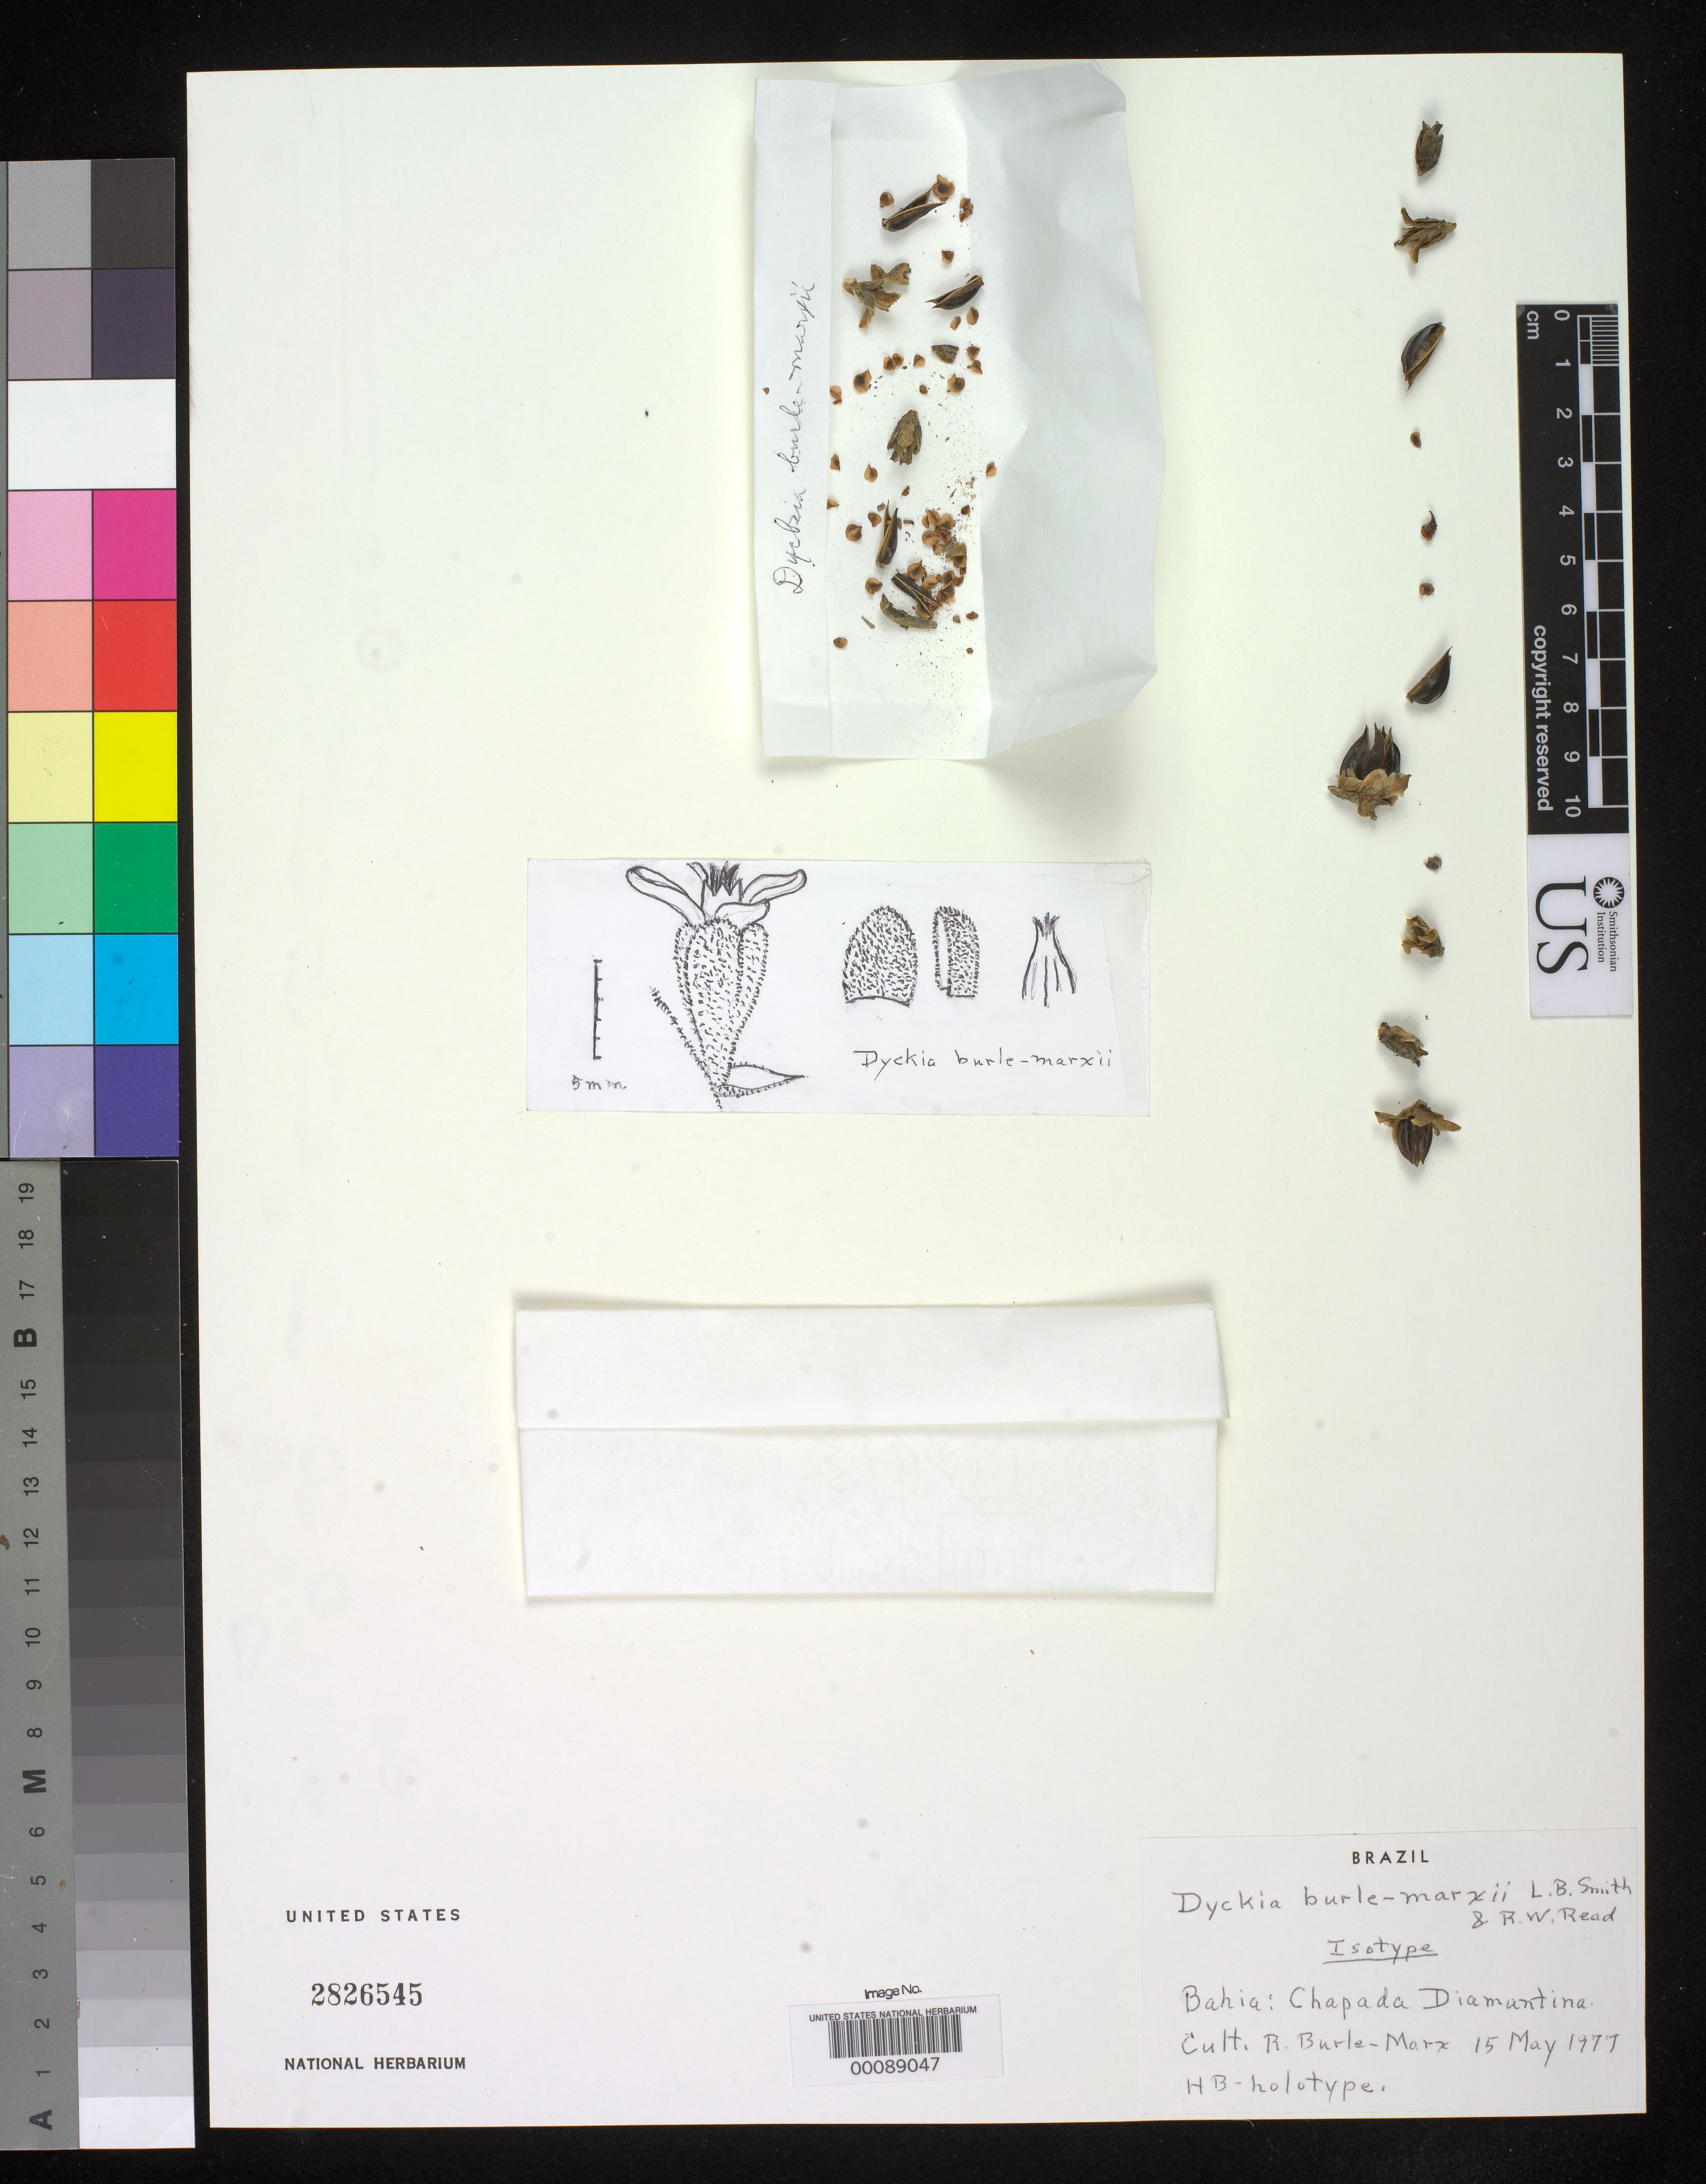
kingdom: Plantae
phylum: Tracheophyta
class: Liliopsida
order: Poales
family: Bromeliaceae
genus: Dyckia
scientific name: Dyckia burle-marxii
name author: L.B. Sm. & Read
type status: Isotype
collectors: R. Burle-Marx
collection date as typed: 15 May 1977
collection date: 1977-05-15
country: Brazil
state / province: Bahia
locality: Chapada Diamantina.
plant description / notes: Fragmentary material of type specimen, apparently from holotype (HB). See USNH 2850027 for additional specimen made from cultivation, labeled as "isotypus" but probably a clonotype.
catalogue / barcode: US 2826545